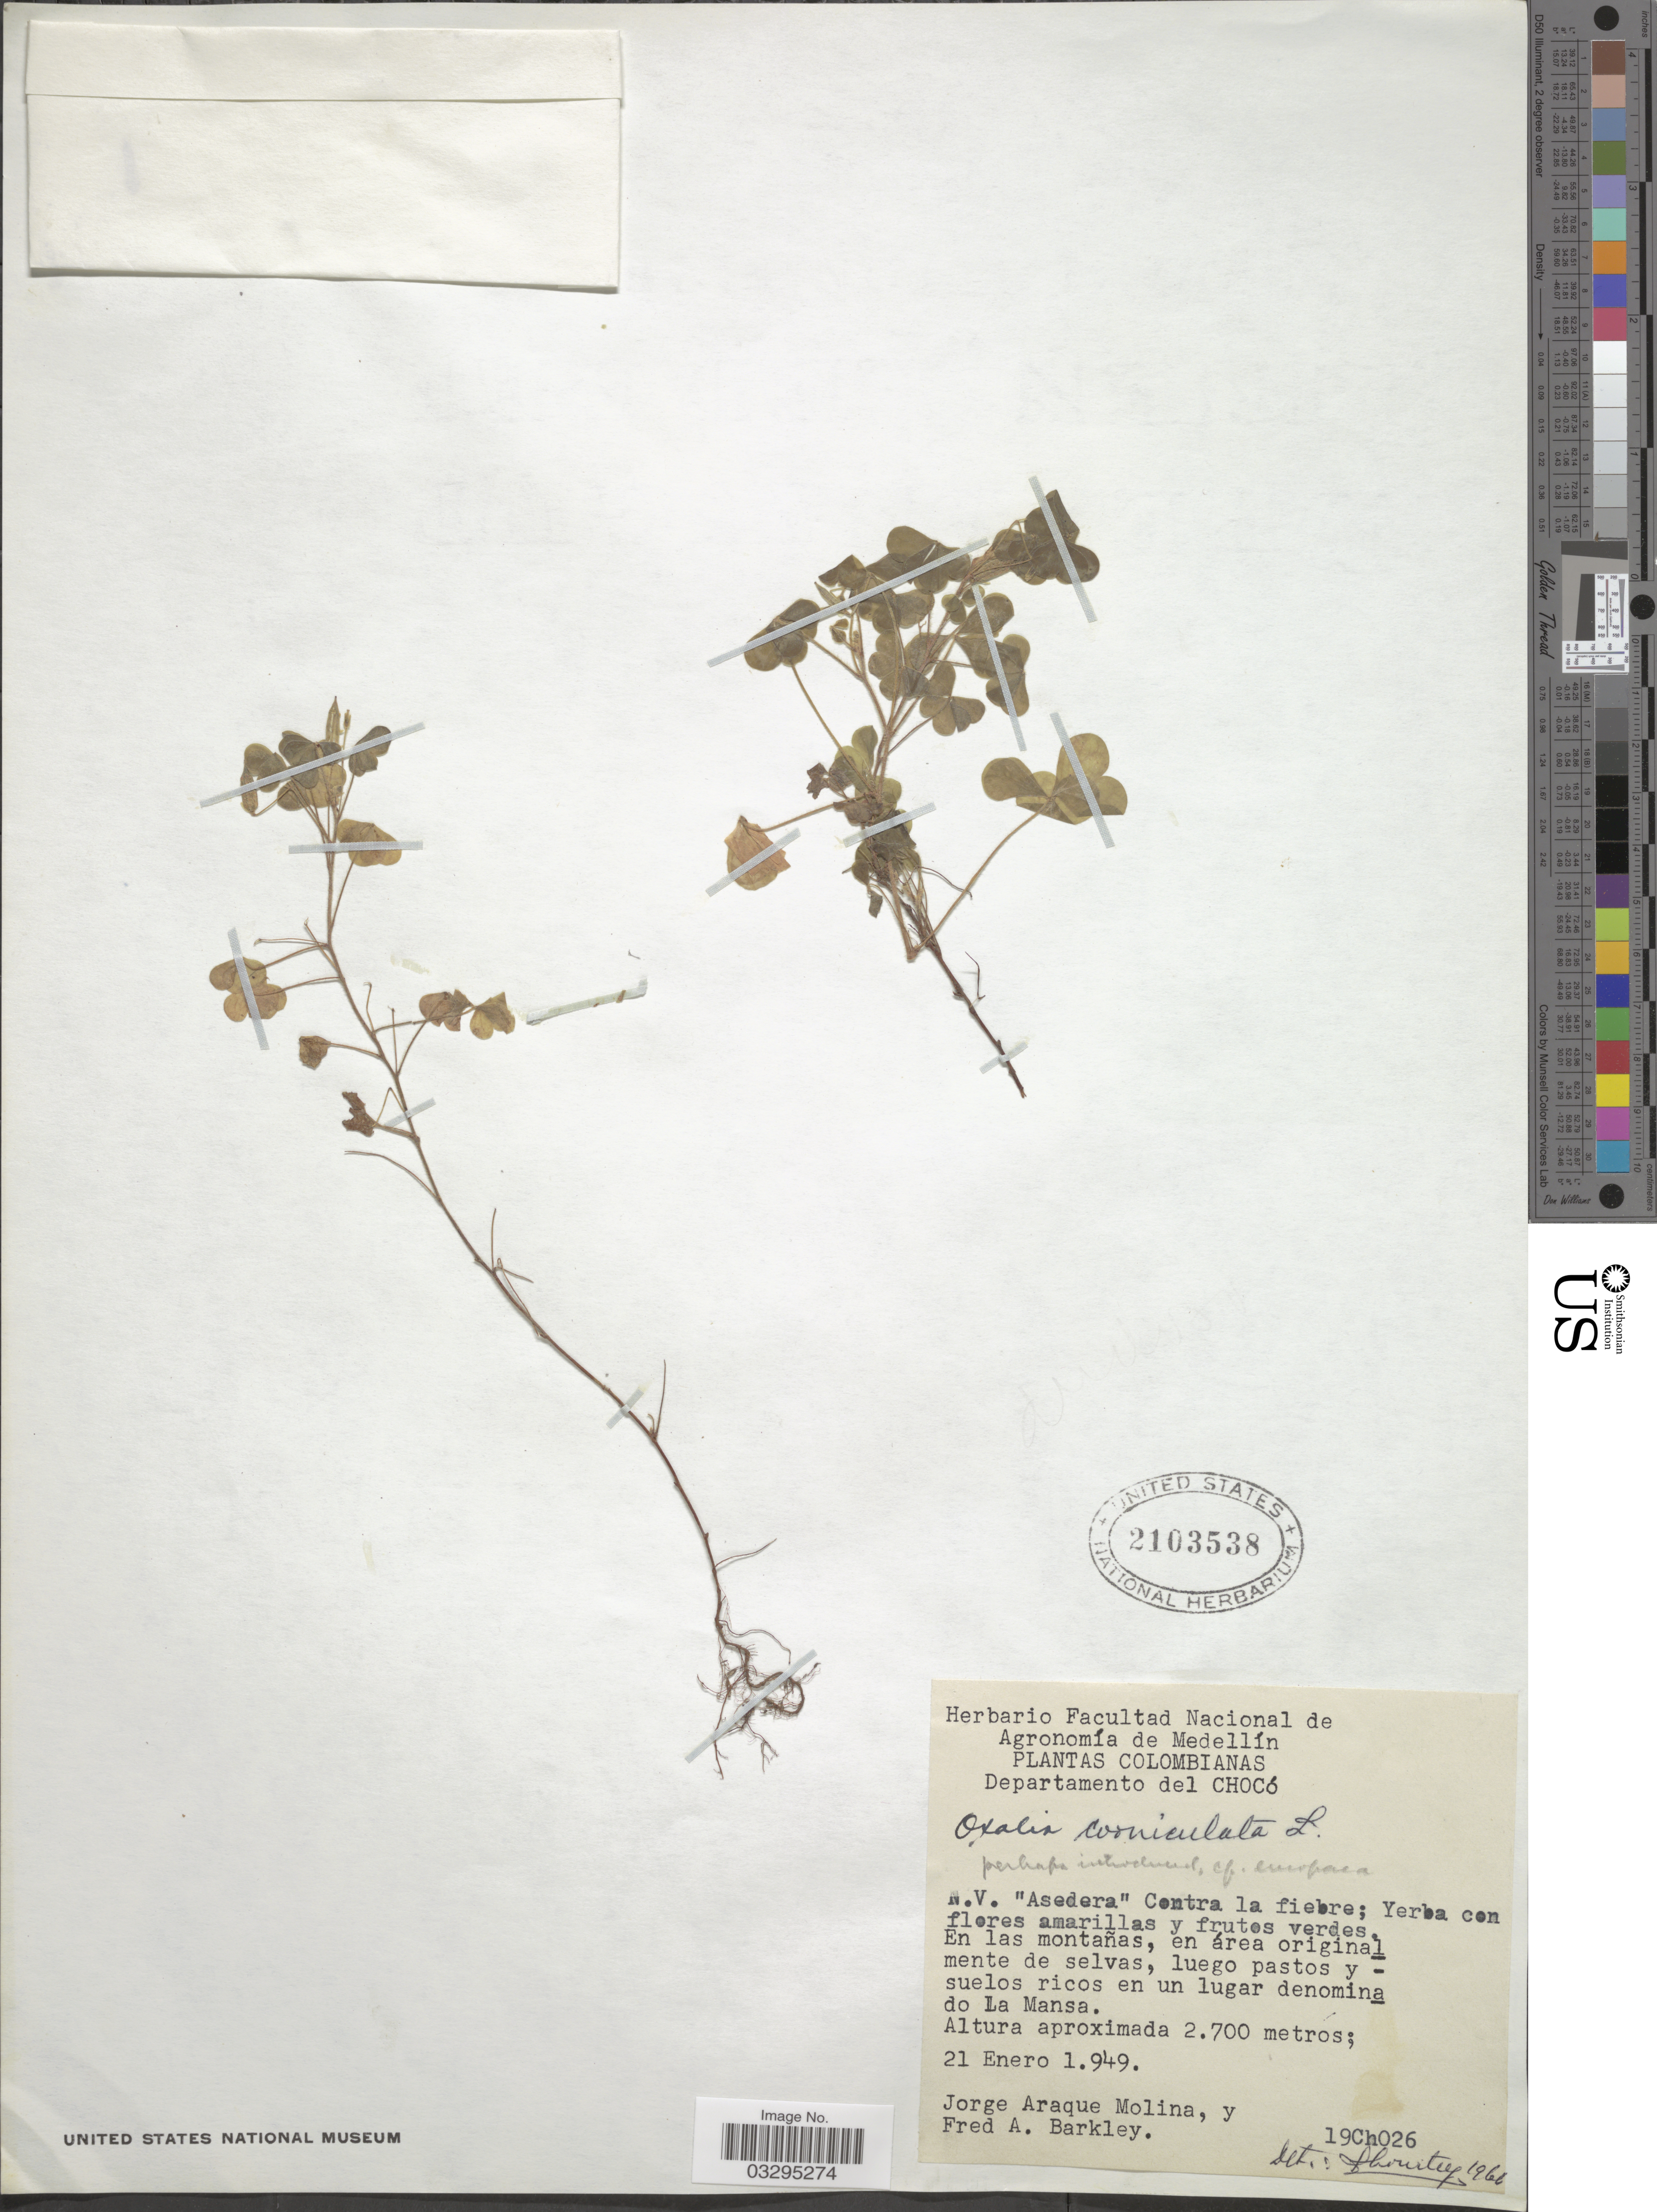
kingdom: Plantae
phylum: Tracheophyta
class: Magnoliopsida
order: Oxalidales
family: Oxalidaceae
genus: Oxalis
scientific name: Oxalis corniculata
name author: L.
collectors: J. Araque Molina & F. A. Barkley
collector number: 19Ch026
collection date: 1949-01-21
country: Colombia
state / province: Chocó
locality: Departamento del Chocó. Luego pastos y suelos ricos en un lugar denominado La Mansa.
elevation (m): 2700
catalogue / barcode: US 2103538